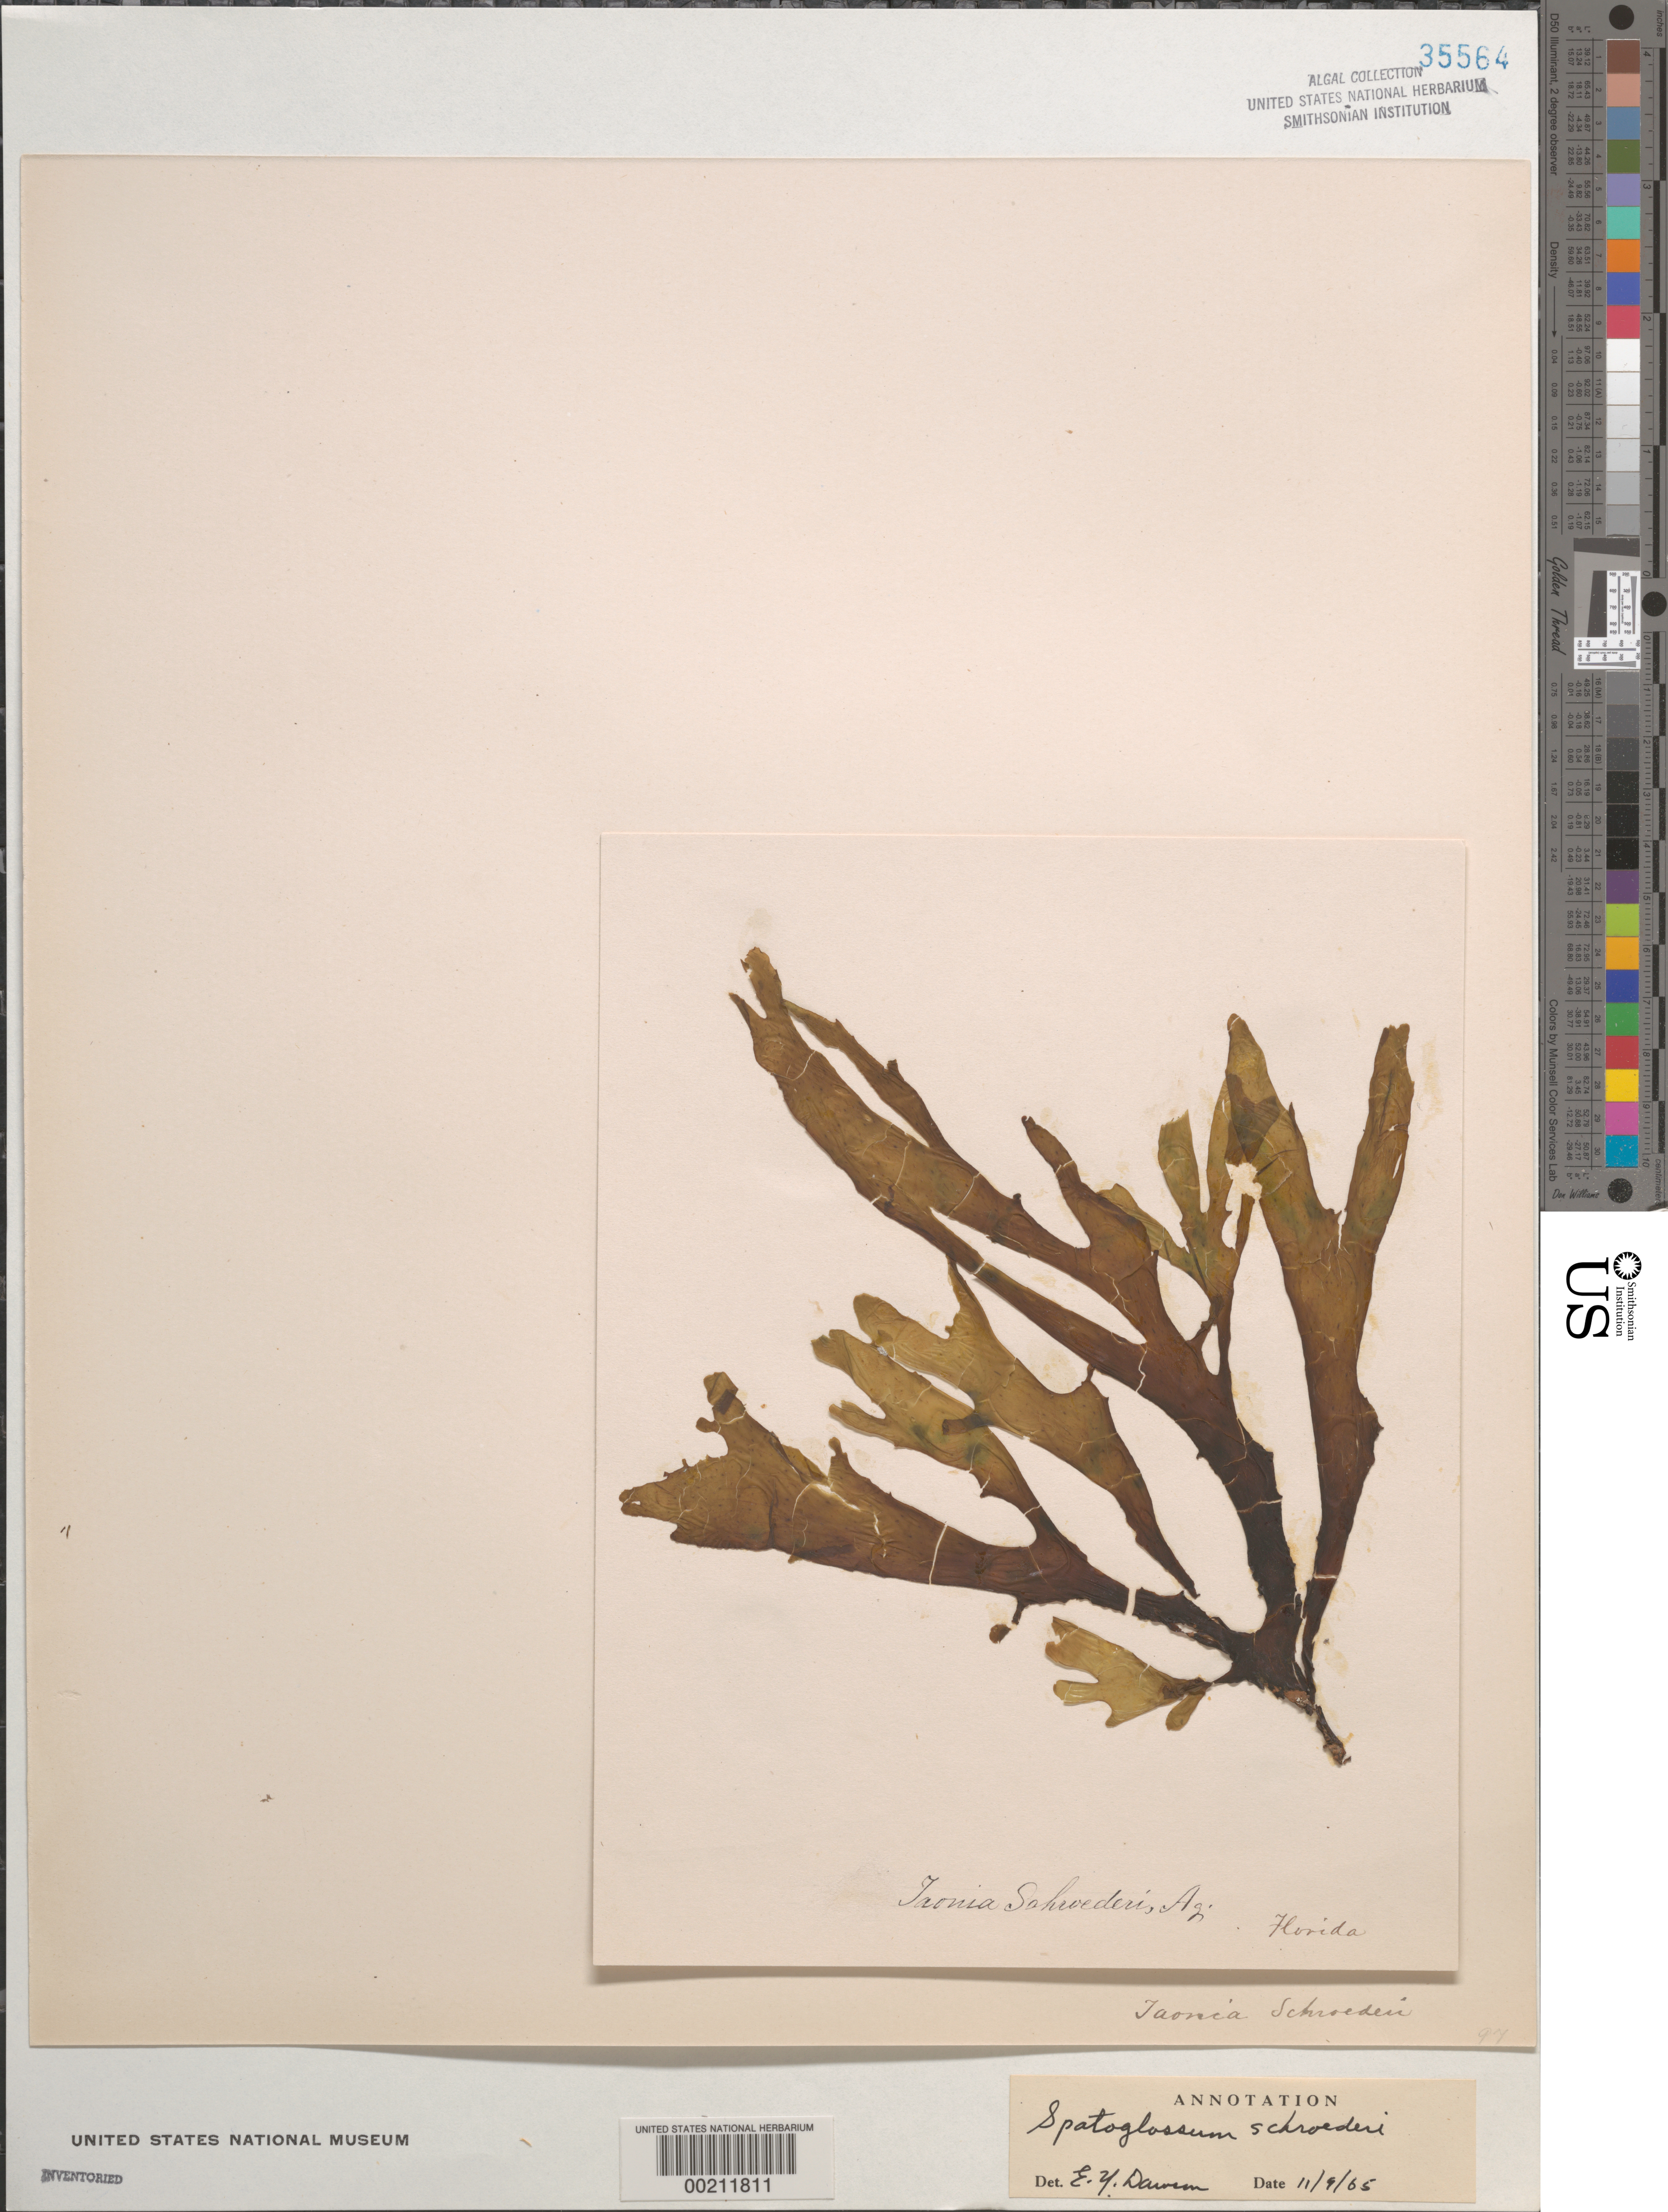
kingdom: Chromista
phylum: Ochrophyta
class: Phaeophyceae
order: Dictyotales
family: Dictyotaceae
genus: Spatoglossum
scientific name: Spatoglossum schroederi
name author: (C. Agardh) Kütz.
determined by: Dawson, E. Y.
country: United States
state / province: Florida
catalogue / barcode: US 35564